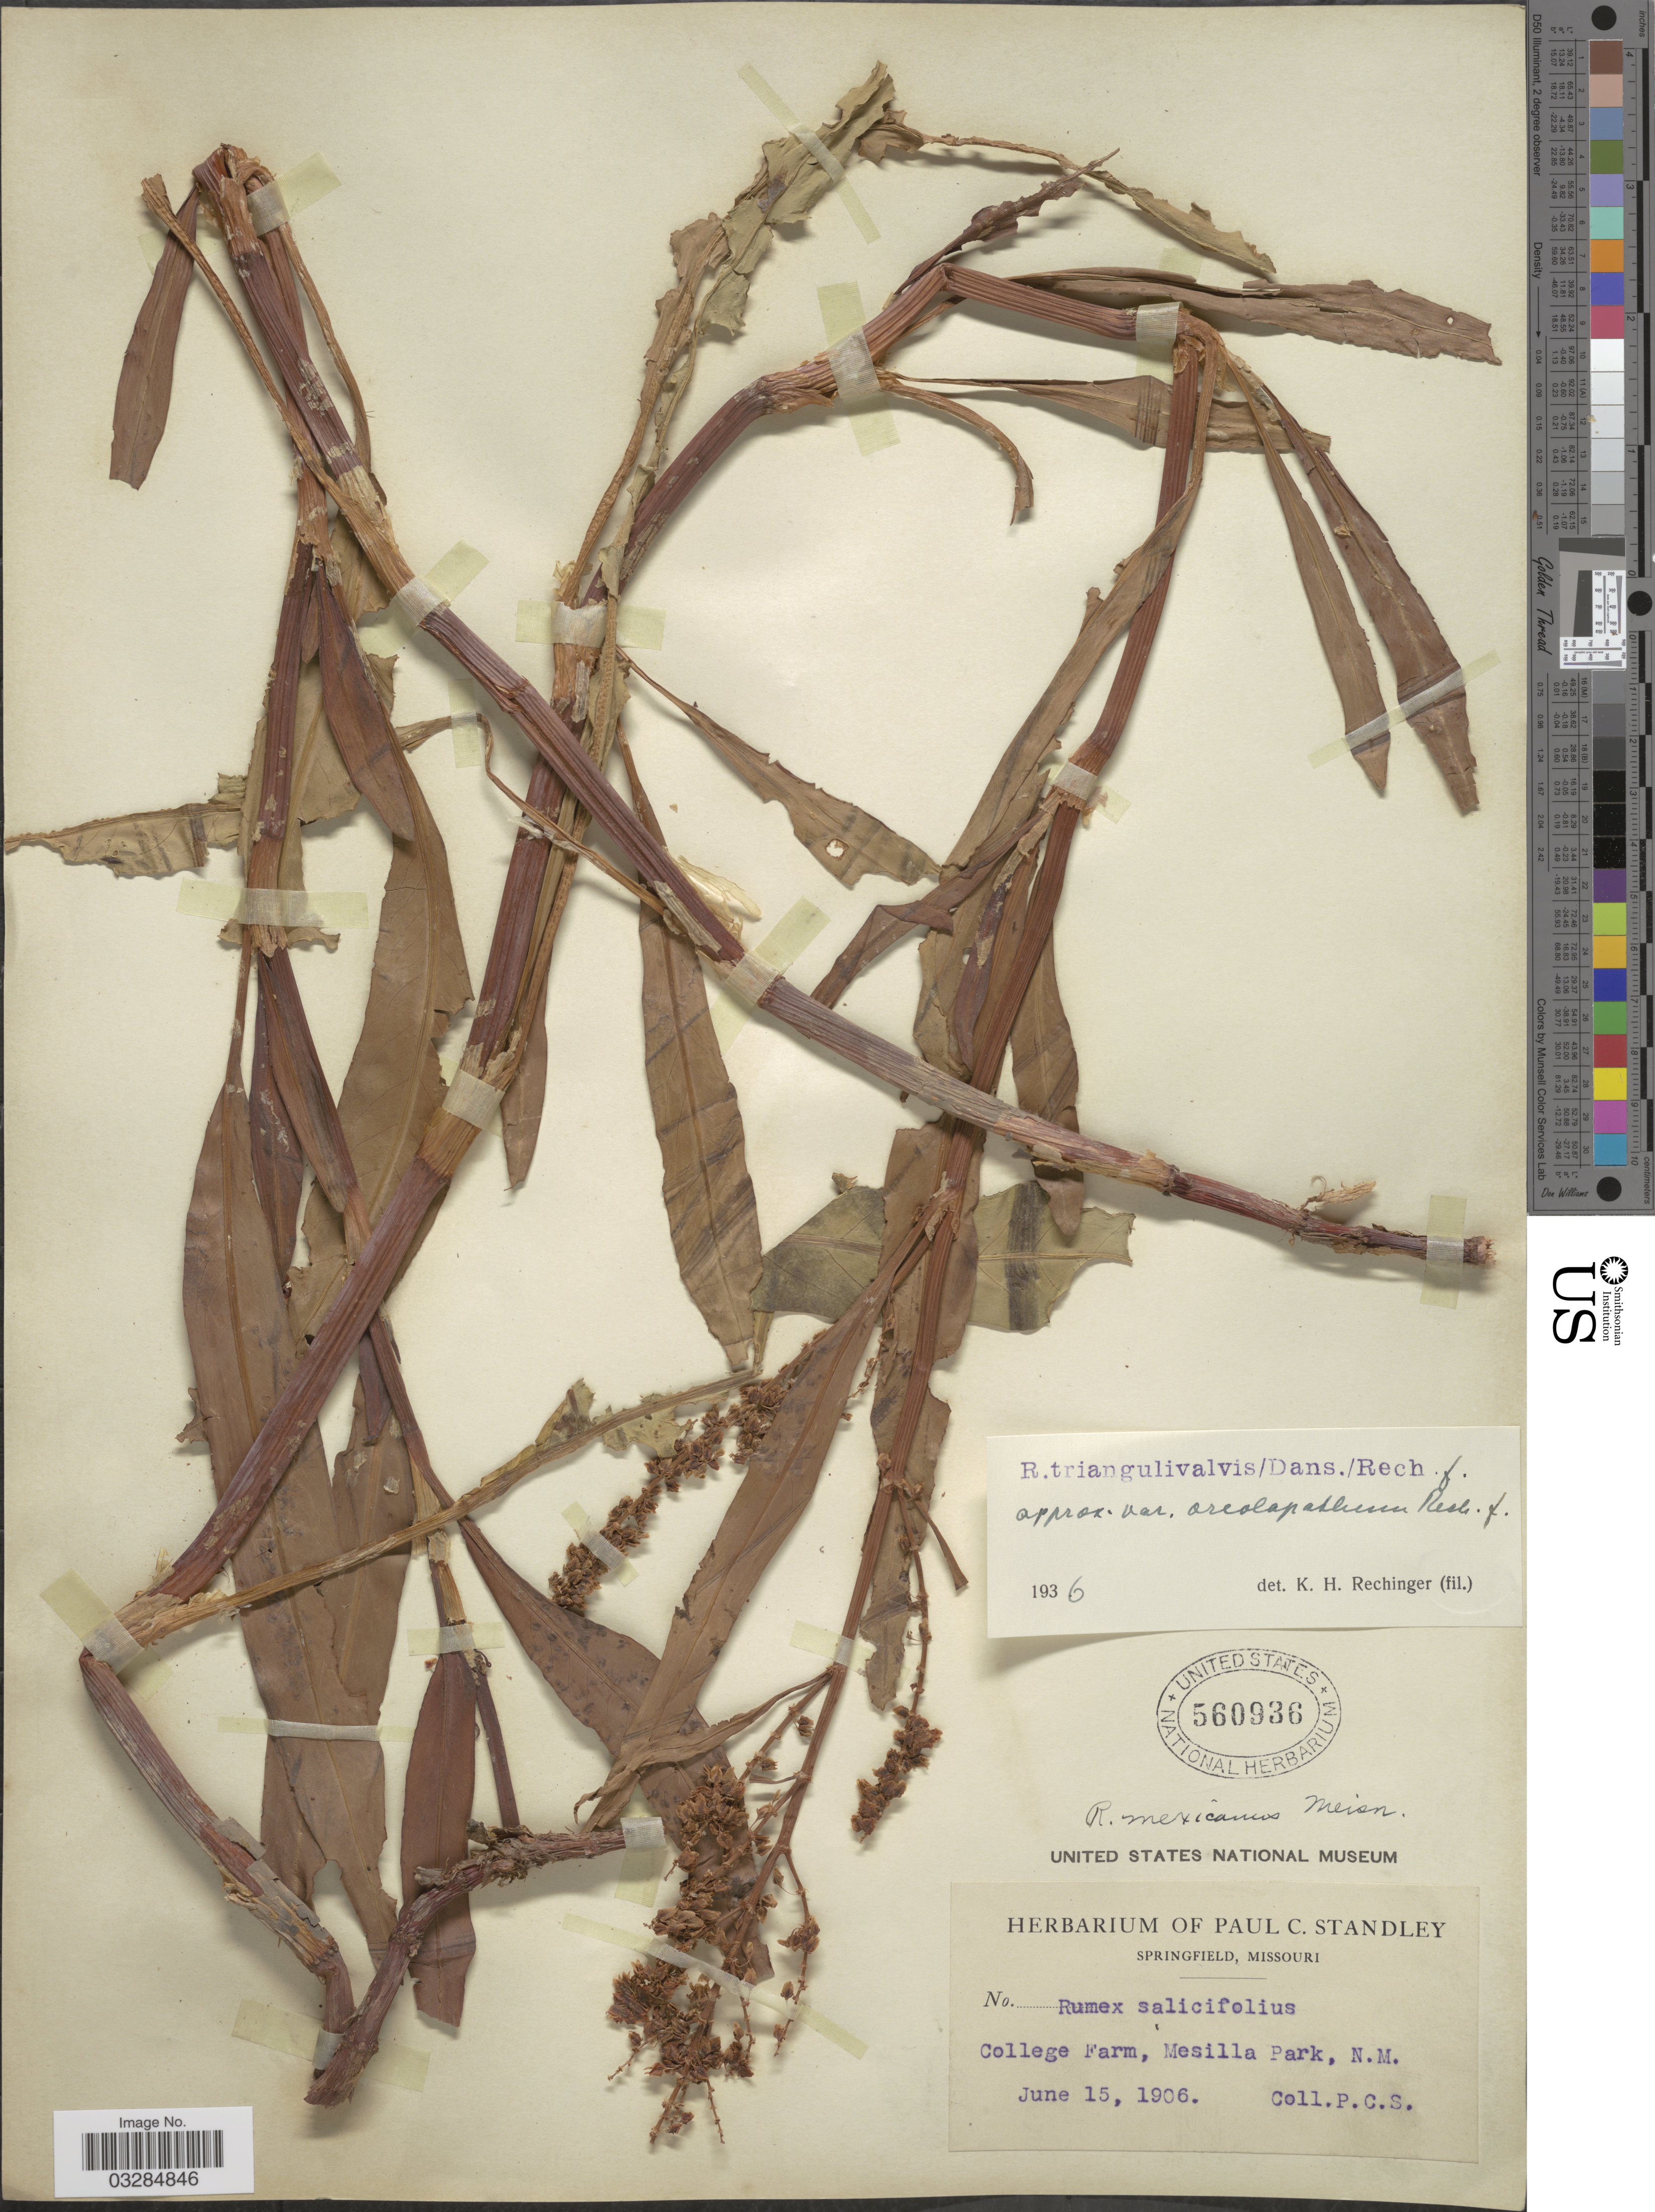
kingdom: Plantae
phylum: Tracheophyta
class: Magnoliopsida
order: Caryophyllales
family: Polygonaceae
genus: Rumex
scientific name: Rumex triangulivalvis var. oreolapathum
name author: Rech. f.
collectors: P. C. Standley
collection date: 1906-06-15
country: United States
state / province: New Mexico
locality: College Farm, Mesilla Park, N. M.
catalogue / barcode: US 560936